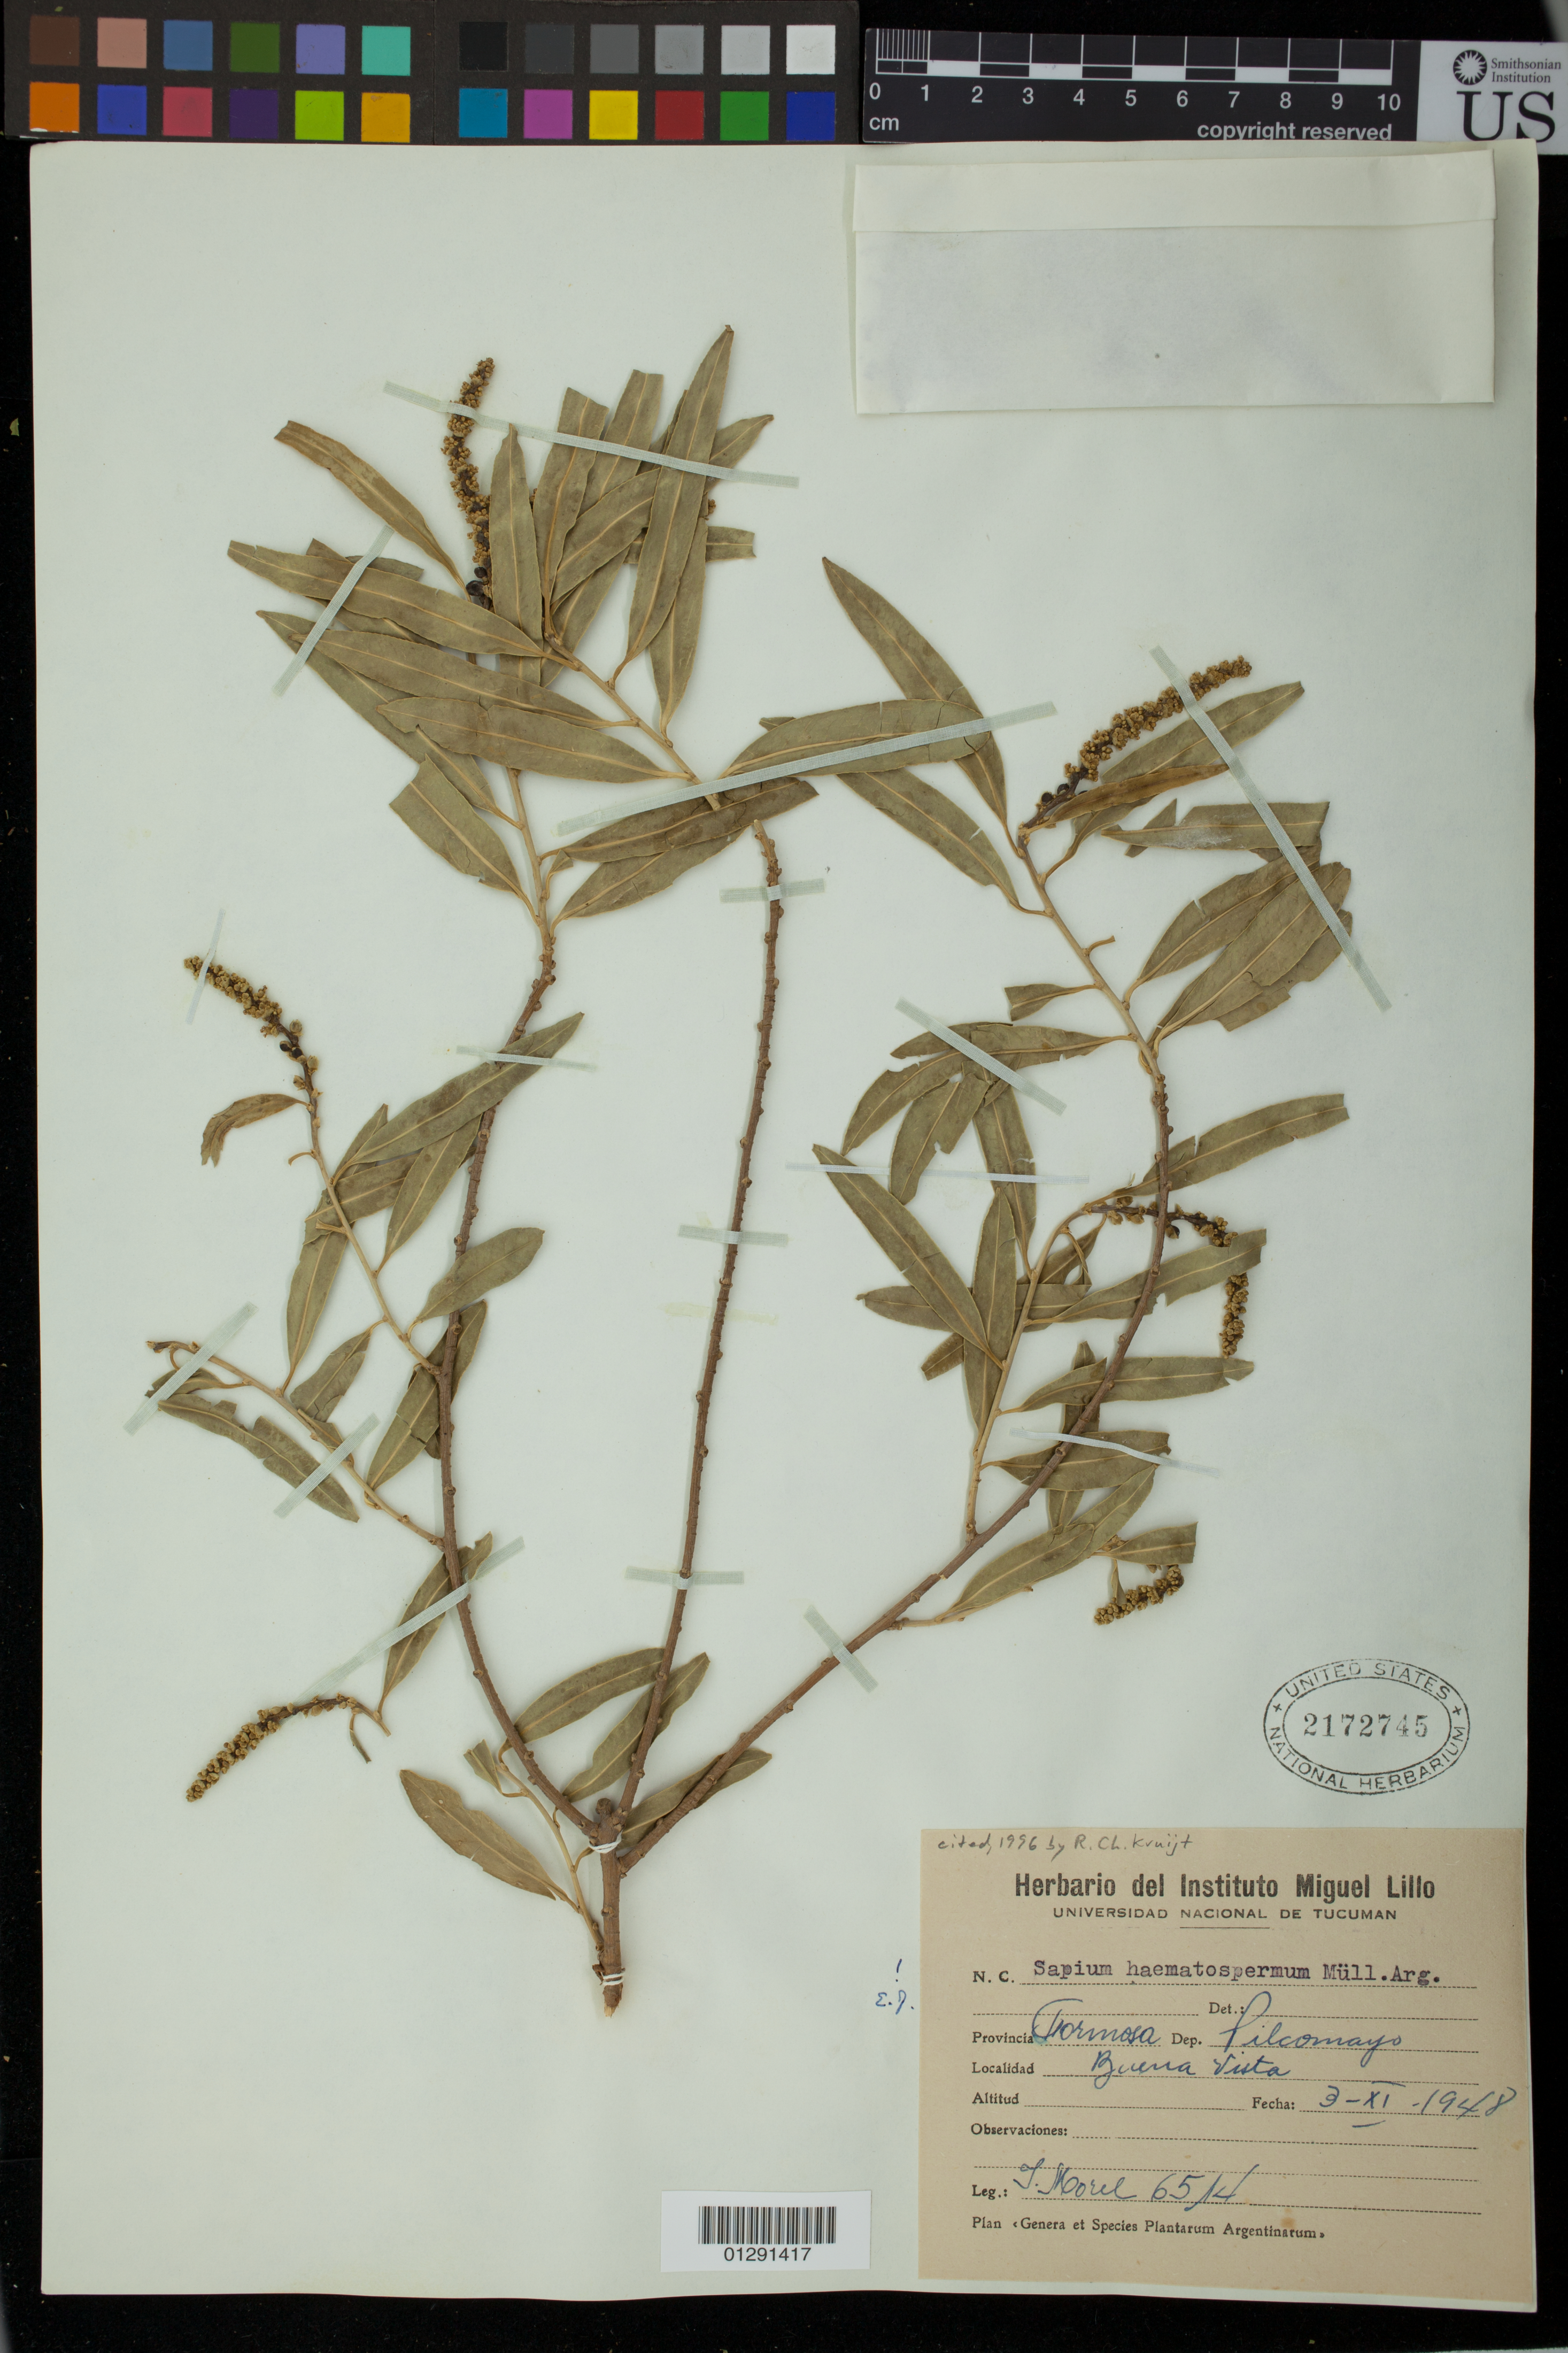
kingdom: Plantae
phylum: Tracheophyta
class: Magnoliopsida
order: Malpighiales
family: Euphorbiaceae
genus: Sapium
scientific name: Sapium haematospermum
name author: Müll. Arg.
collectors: I. Morel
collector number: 6514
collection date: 1948-11-03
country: Argentina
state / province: Formosa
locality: Dep. Pilcomayo: Buena Vista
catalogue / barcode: US 2172745